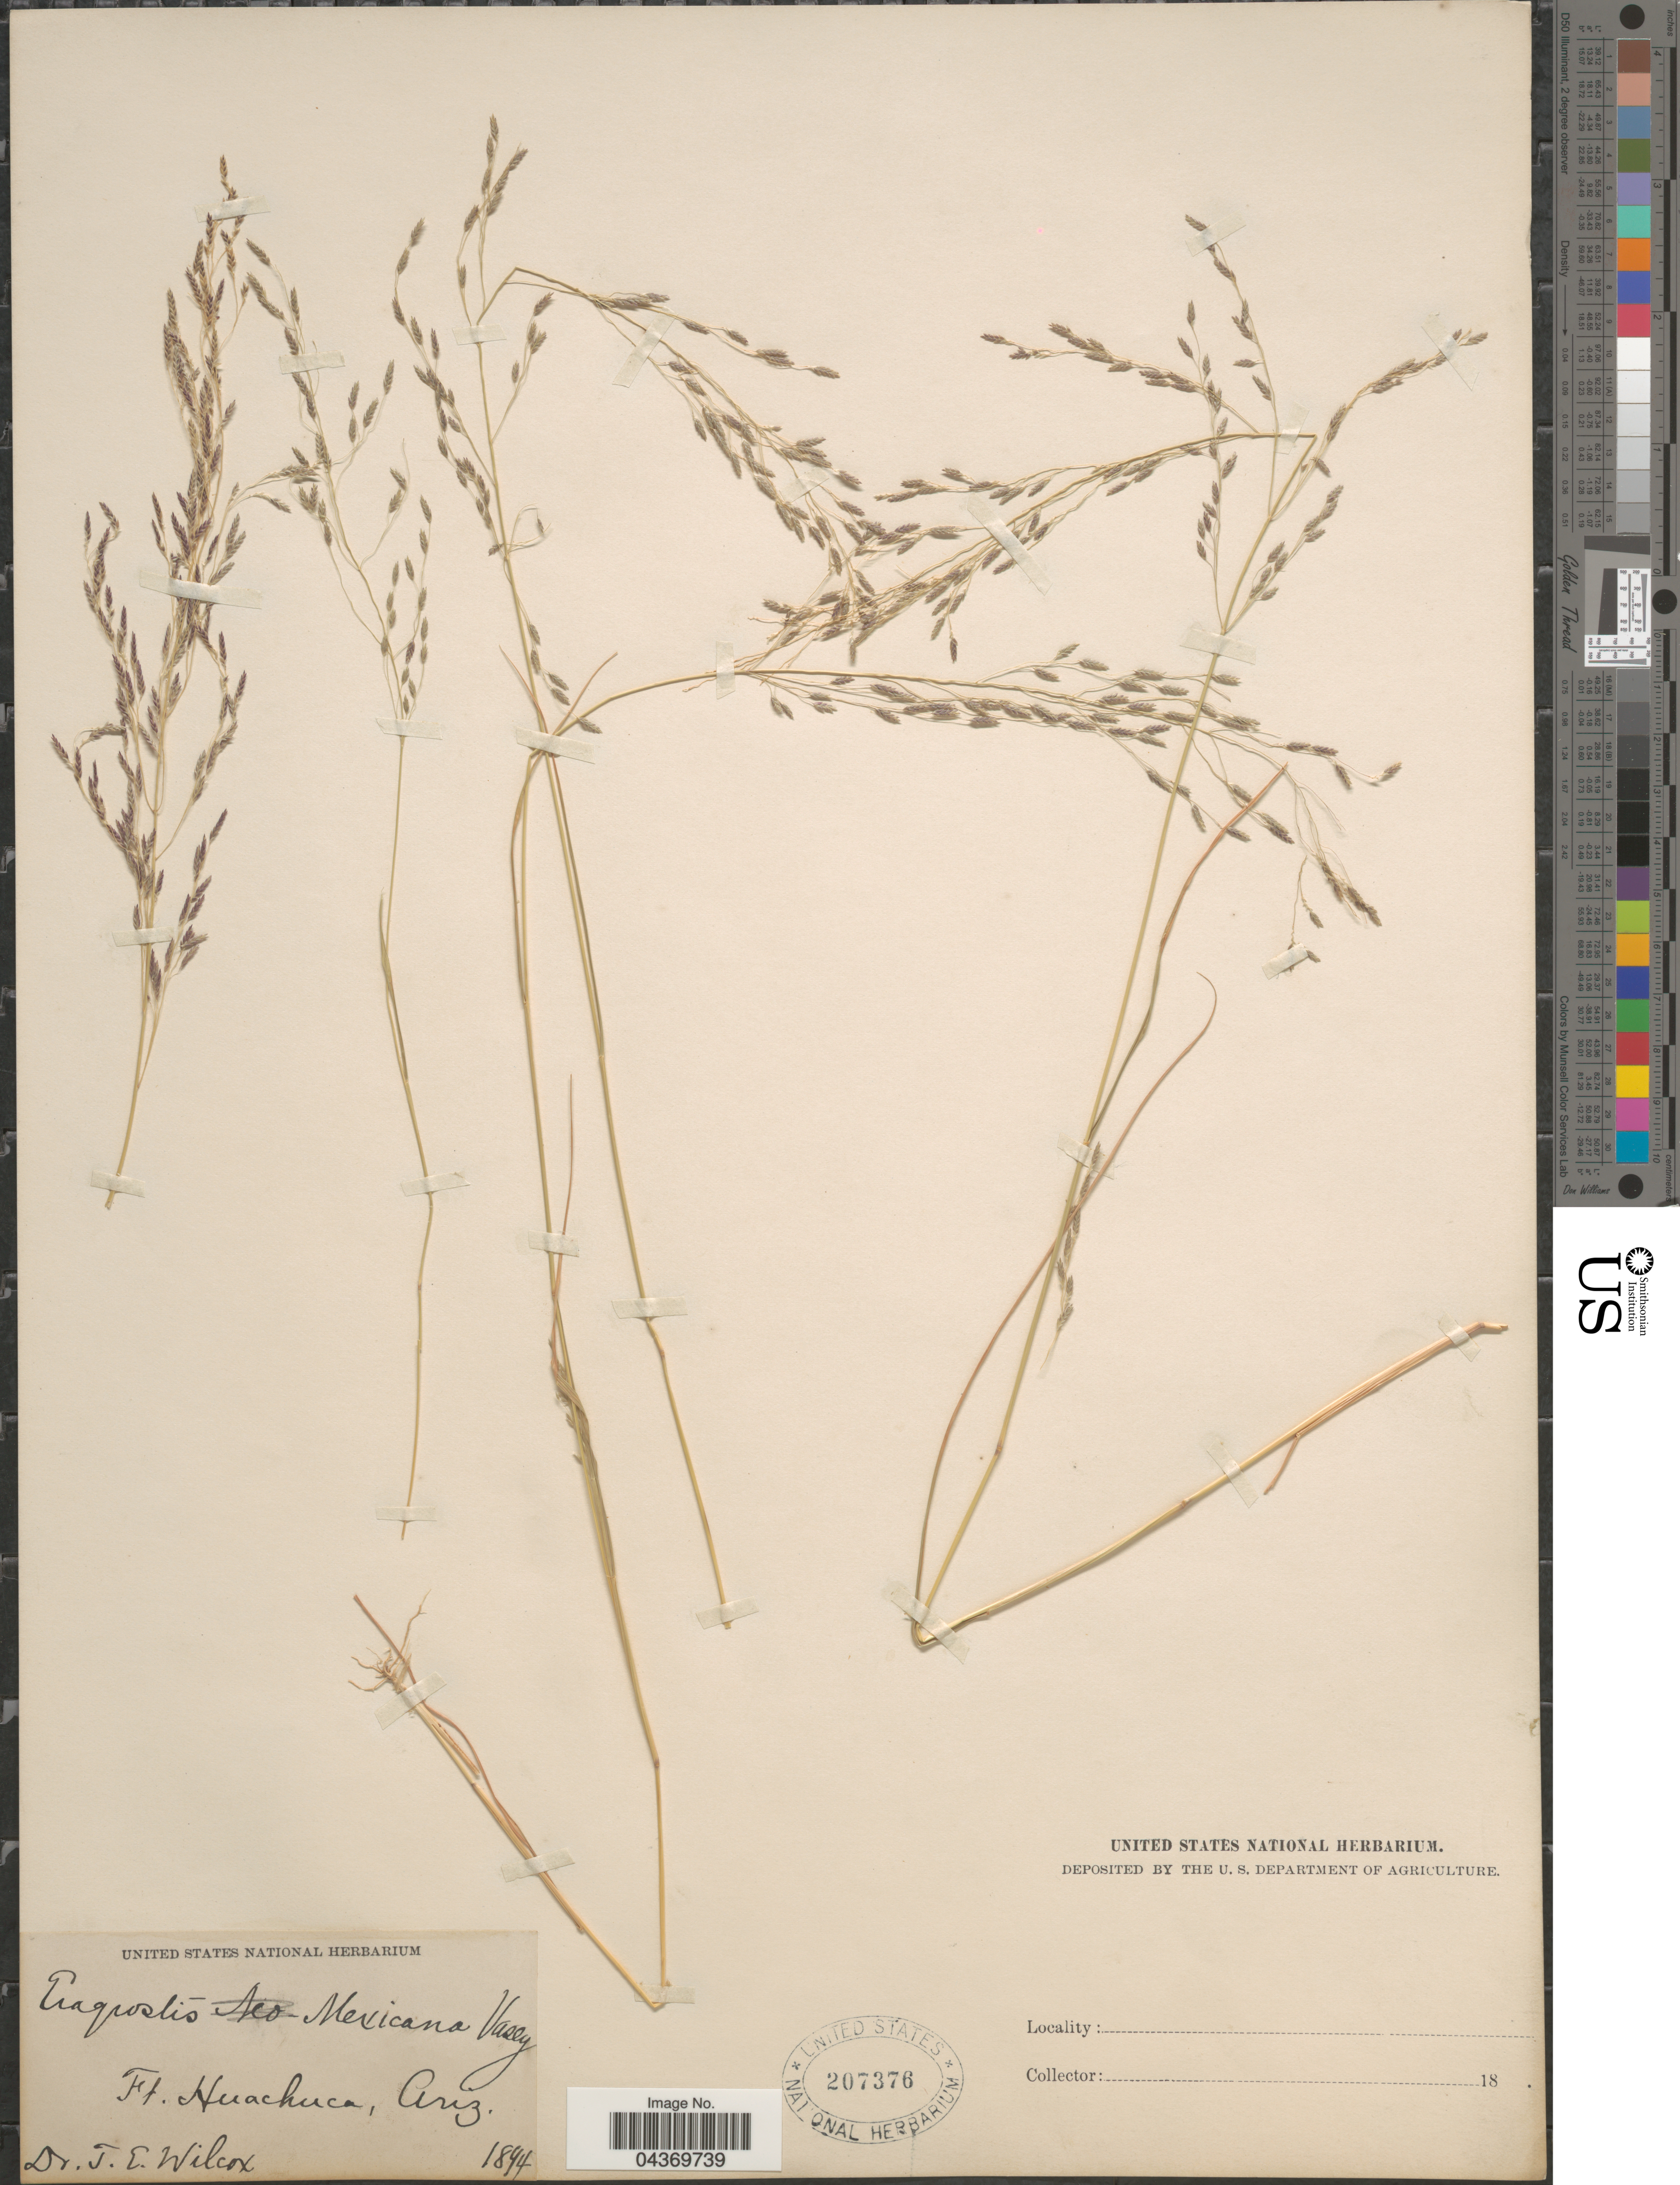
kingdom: Plantae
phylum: Tracheophyta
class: Liliopsida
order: Poales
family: Poaceae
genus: Eragrostis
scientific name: Eragrostis pectinacea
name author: (Michx.) Nees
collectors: T. E. Wilcox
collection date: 1894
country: United States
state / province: Arizona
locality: Ft. Huachuca.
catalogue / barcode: US 207376